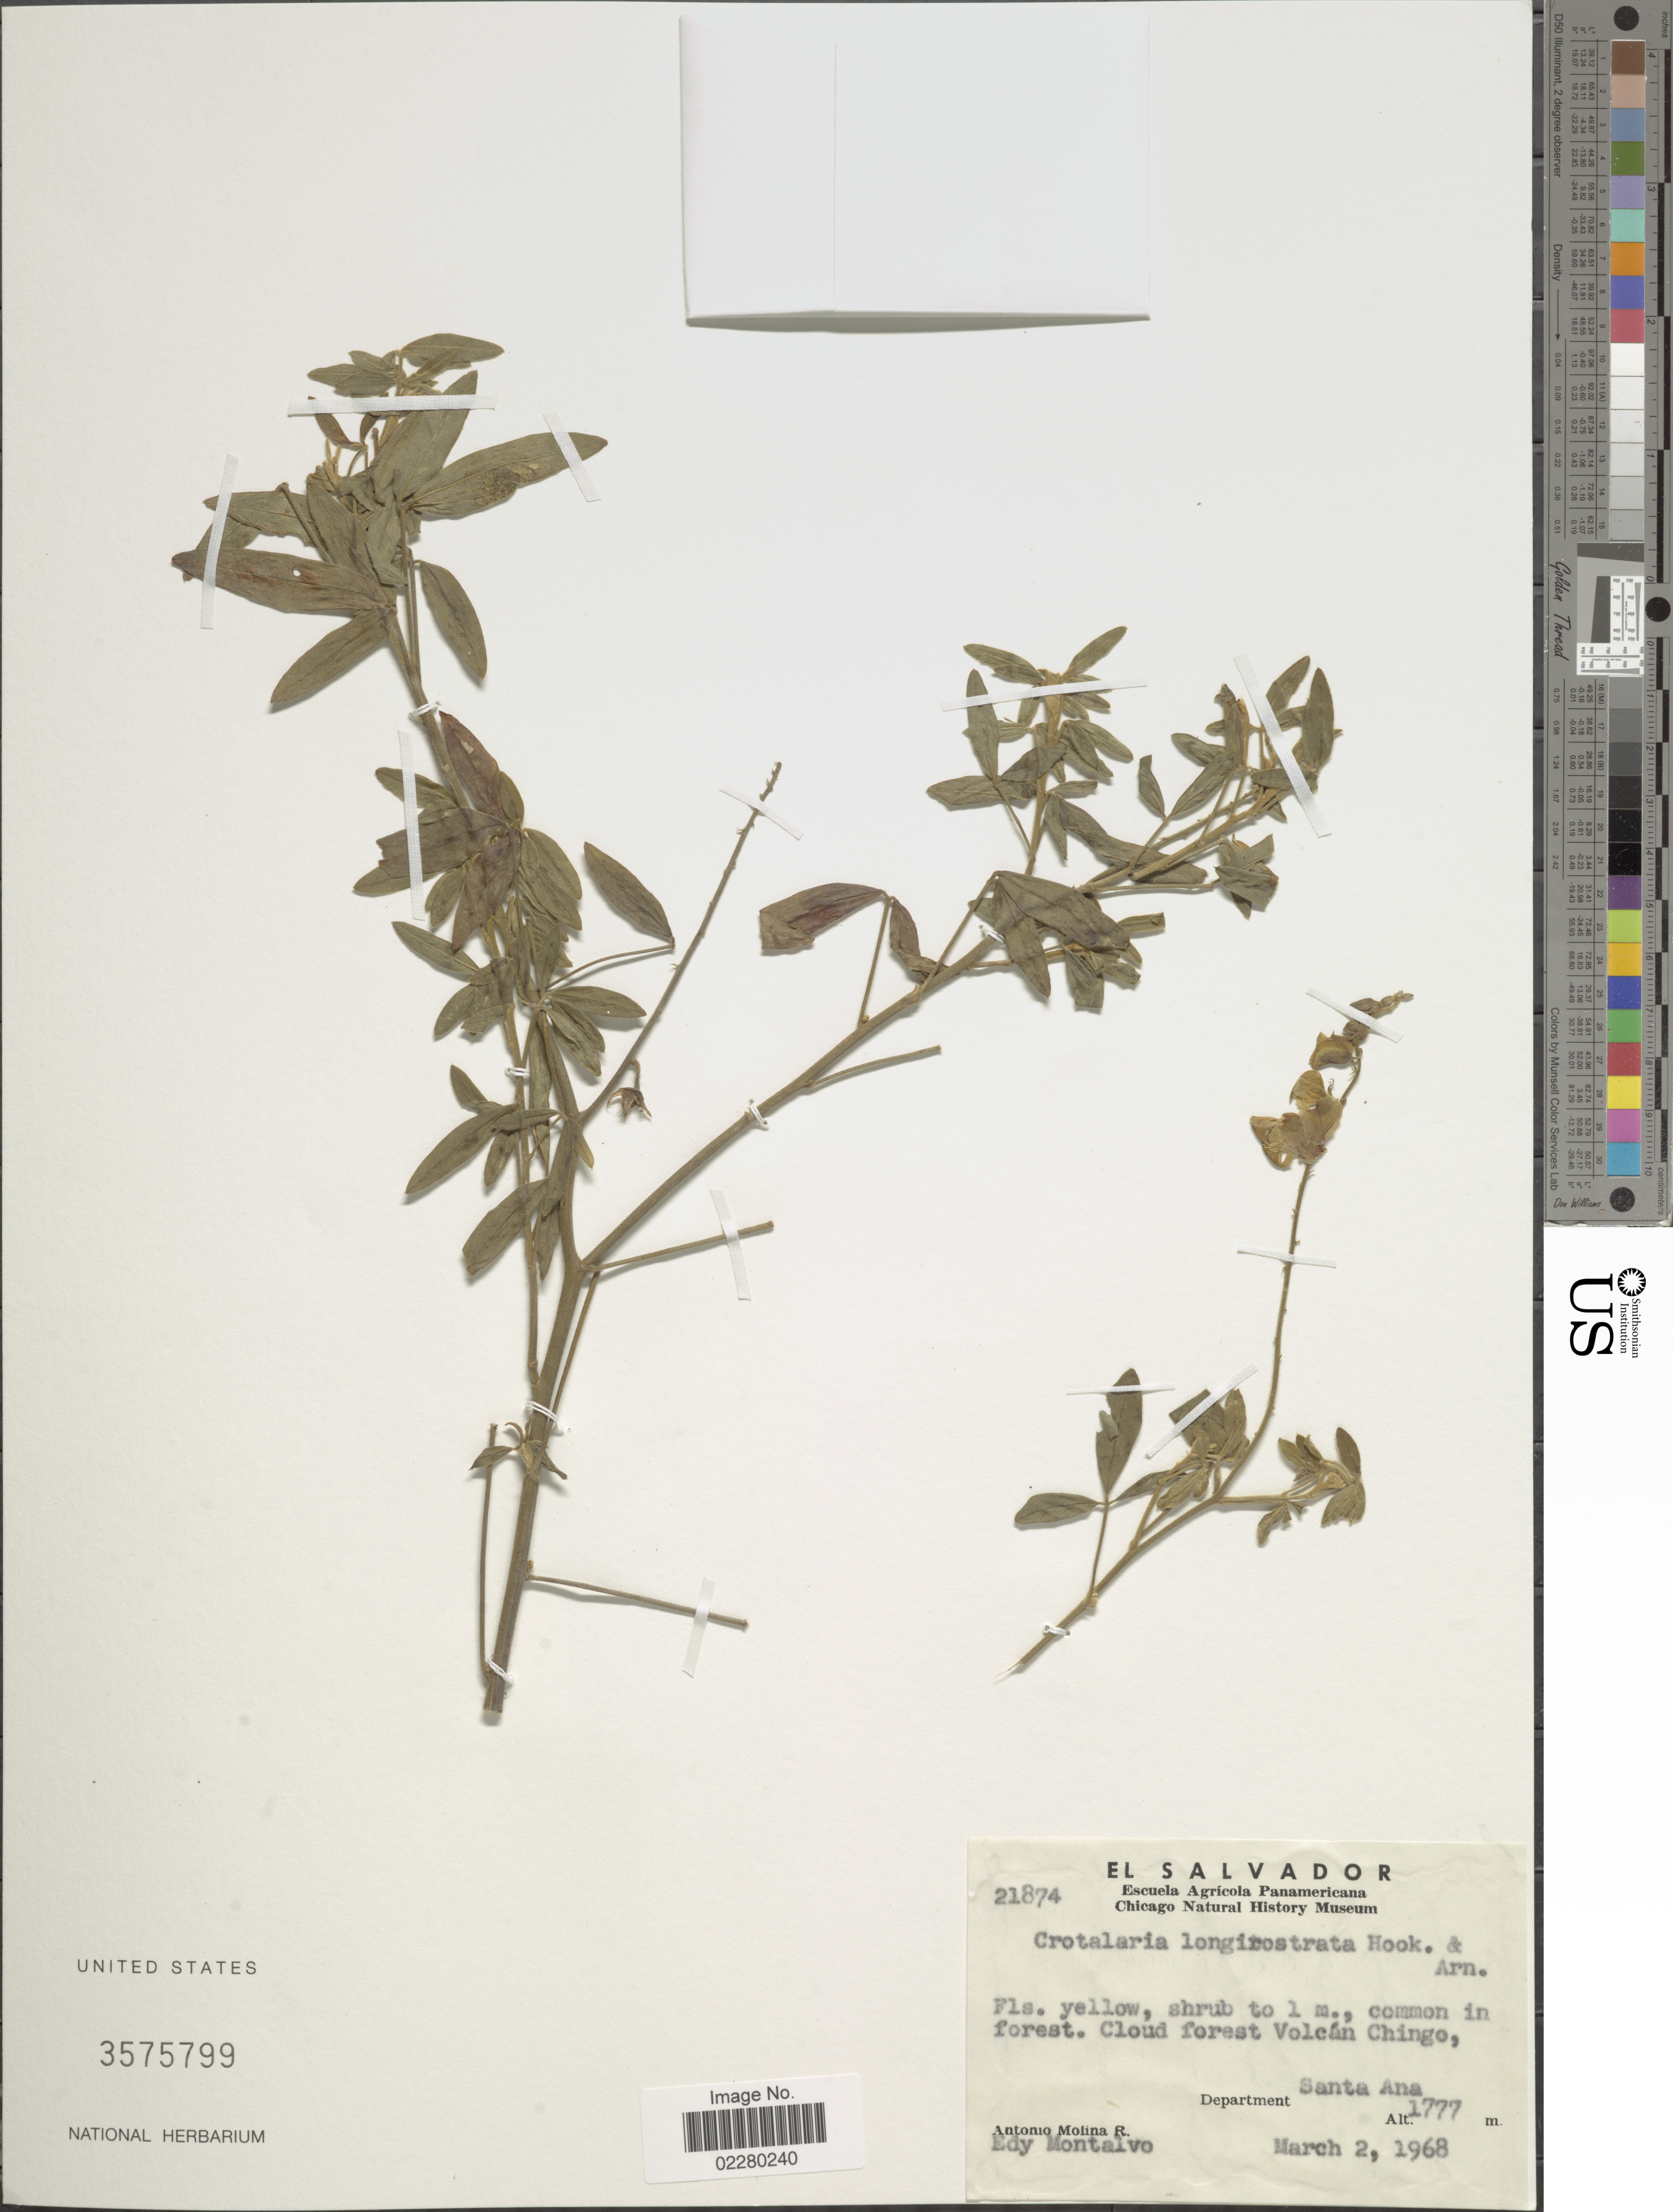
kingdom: Plantae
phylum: Tracheophyta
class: Magnoliopsida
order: Fabales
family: Fabaceae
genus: Crotalaria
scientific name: Crotalaria longirostrata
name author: Hook. & Arn.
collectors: A. Molina R. & E. A. Montalvo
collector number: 21874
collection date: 1968-03-02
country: El Salvador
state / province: Santa Ana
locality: Cloud forest Volcán Chingo, Department Santa Ana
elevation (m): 1777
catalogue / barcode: US 3575799